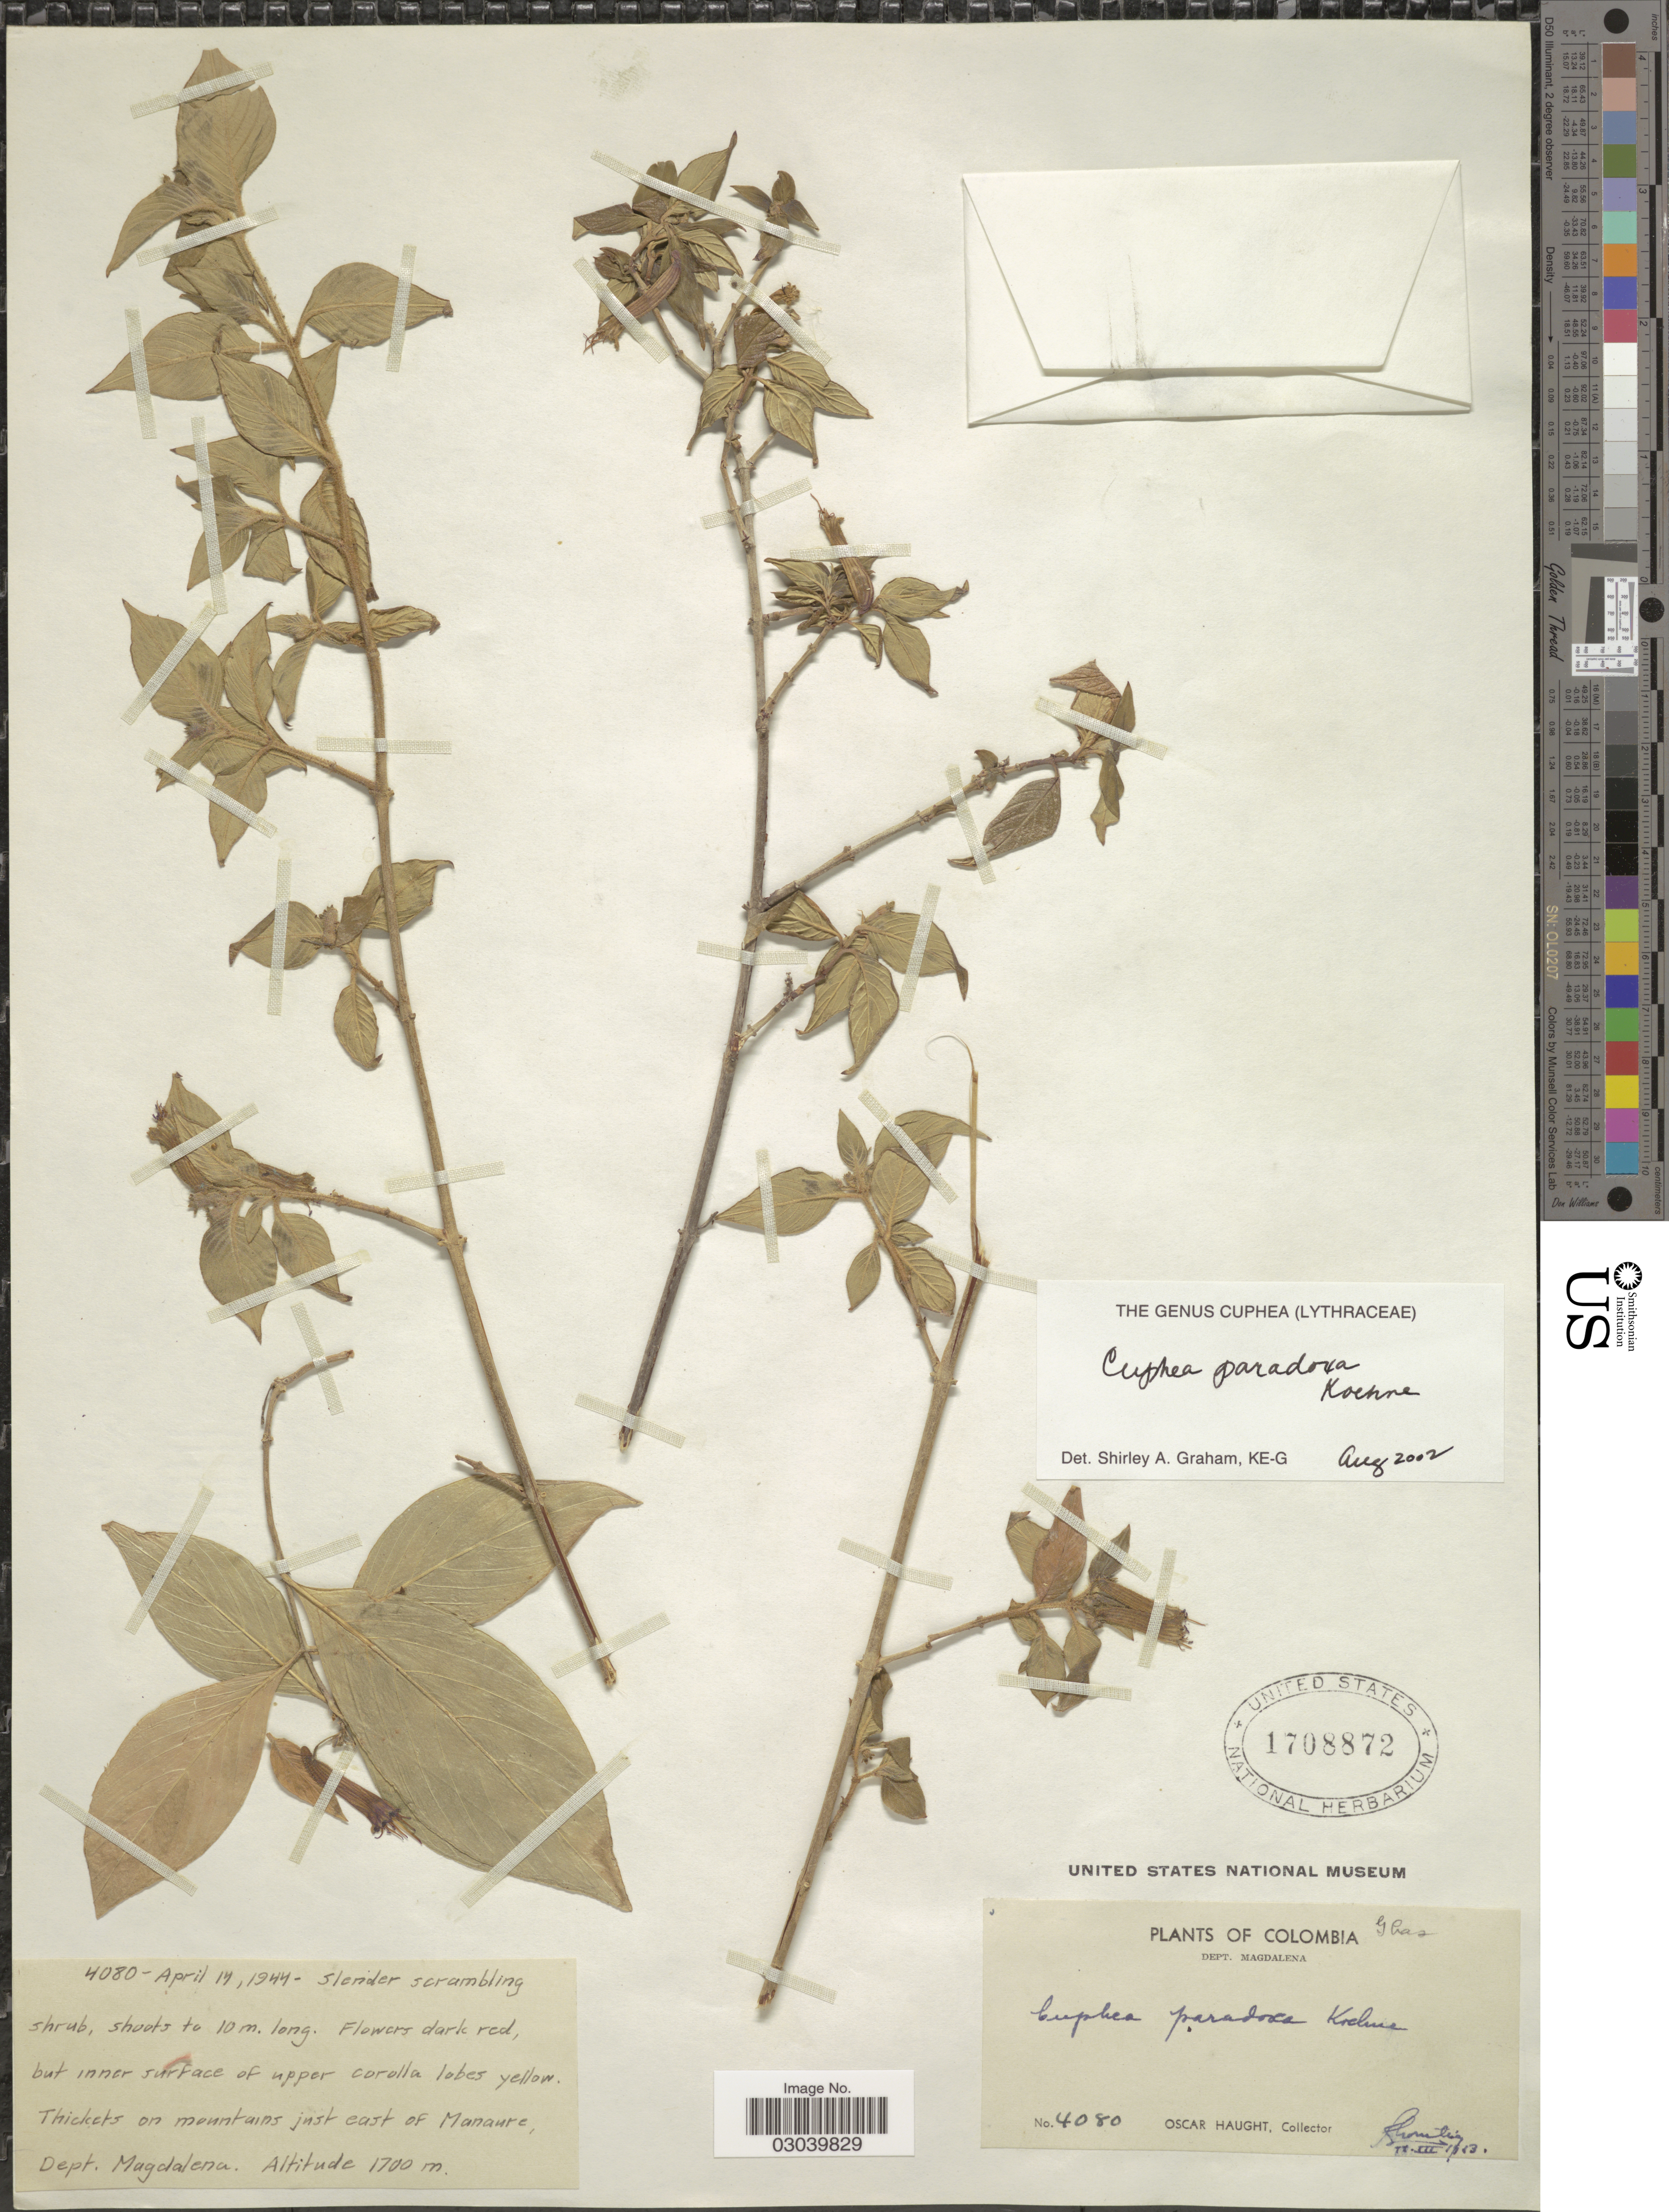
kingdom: Plantae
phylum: Tracheophyta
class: Magnoliopsida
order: Myrtales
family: Lythraceae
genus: Cuphea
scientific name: Cuphea paradoxa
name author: Koehne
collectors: O. L. Haught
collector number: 4080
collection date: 1944-04-14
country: Colombia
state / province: Magdalena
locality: Dept. Magdalena. Thickets on mountains just east of Manaure.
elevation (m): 1700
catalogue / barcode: US 1708872